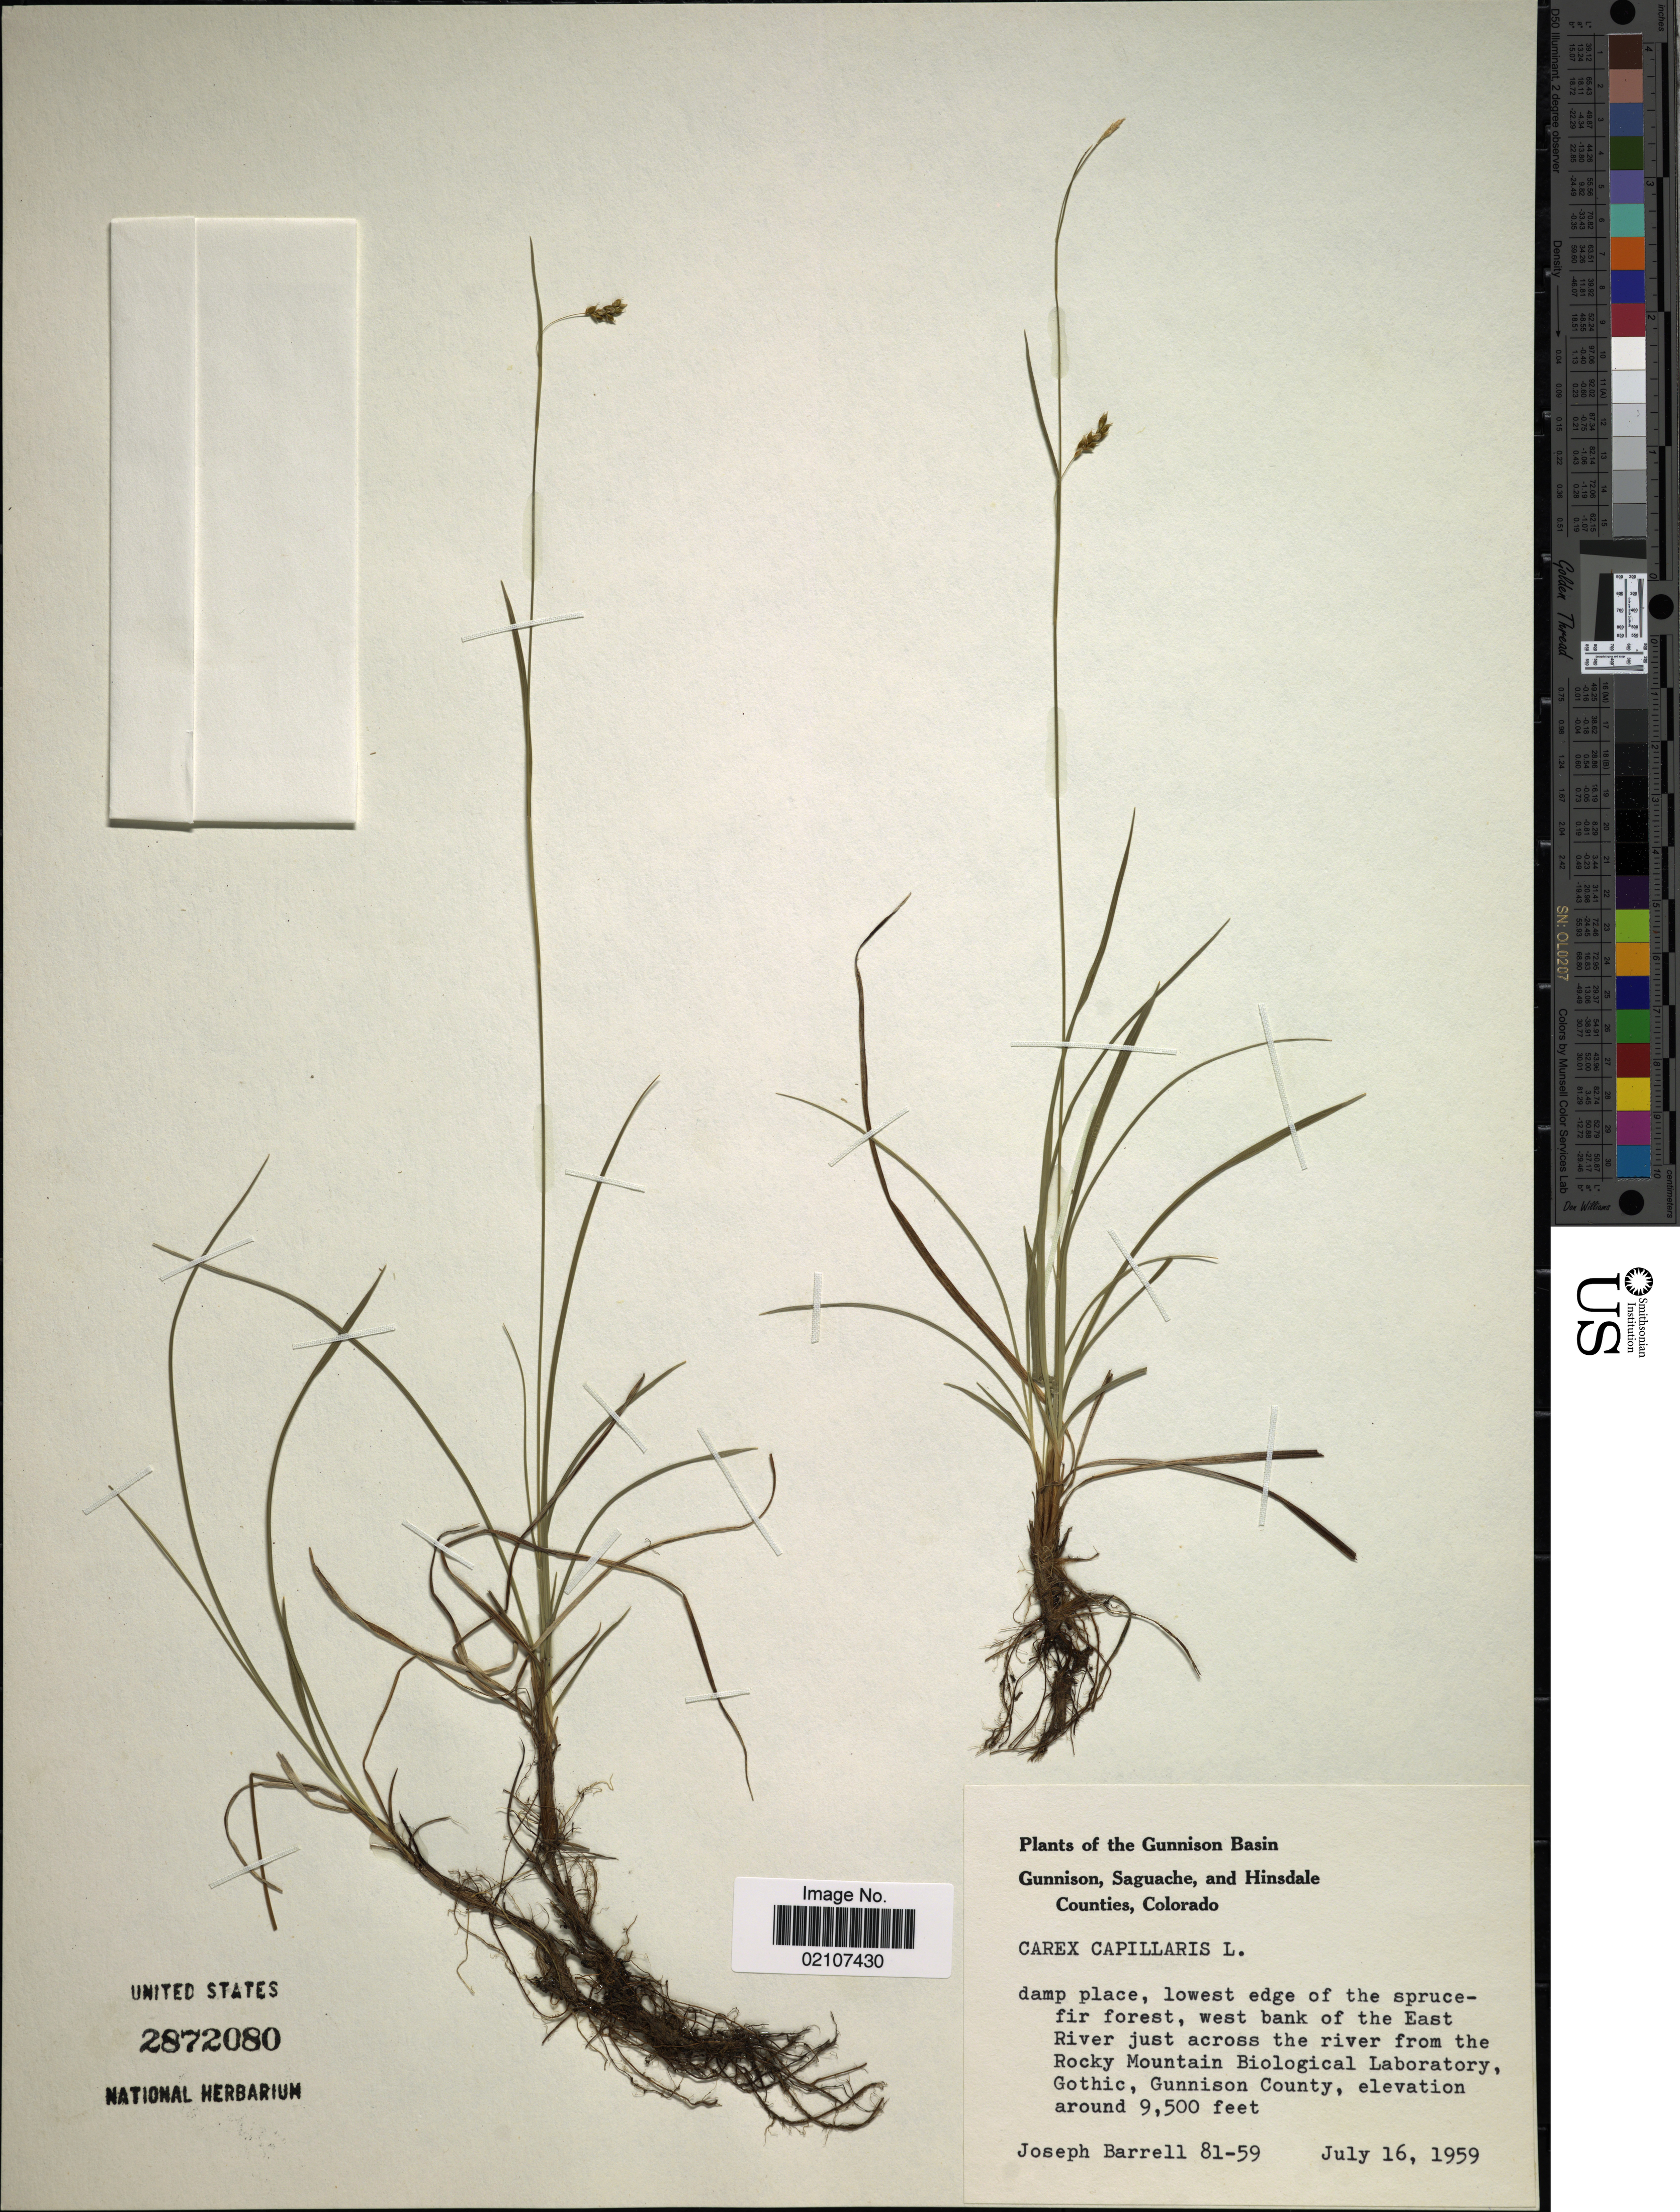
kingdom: Plantae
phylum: Tracheophyta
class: Liliopsida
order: Poales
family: Cyperaceae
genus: Carex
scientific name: Carex capillaris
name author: L.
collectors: J. Barrell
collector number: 81-59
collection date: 1959-07-16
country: United States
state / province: Colorado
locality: The Gunnison Basin Gunnison, Saguache, and Hinsdale Counties, damp places, lowest edge of the sprucefir forest, west bank of the East River just across the river from the Rocky Mountain Bilogical Laboratory, Gothic, Gunnison County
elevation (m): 2896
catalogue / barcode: US 2872080